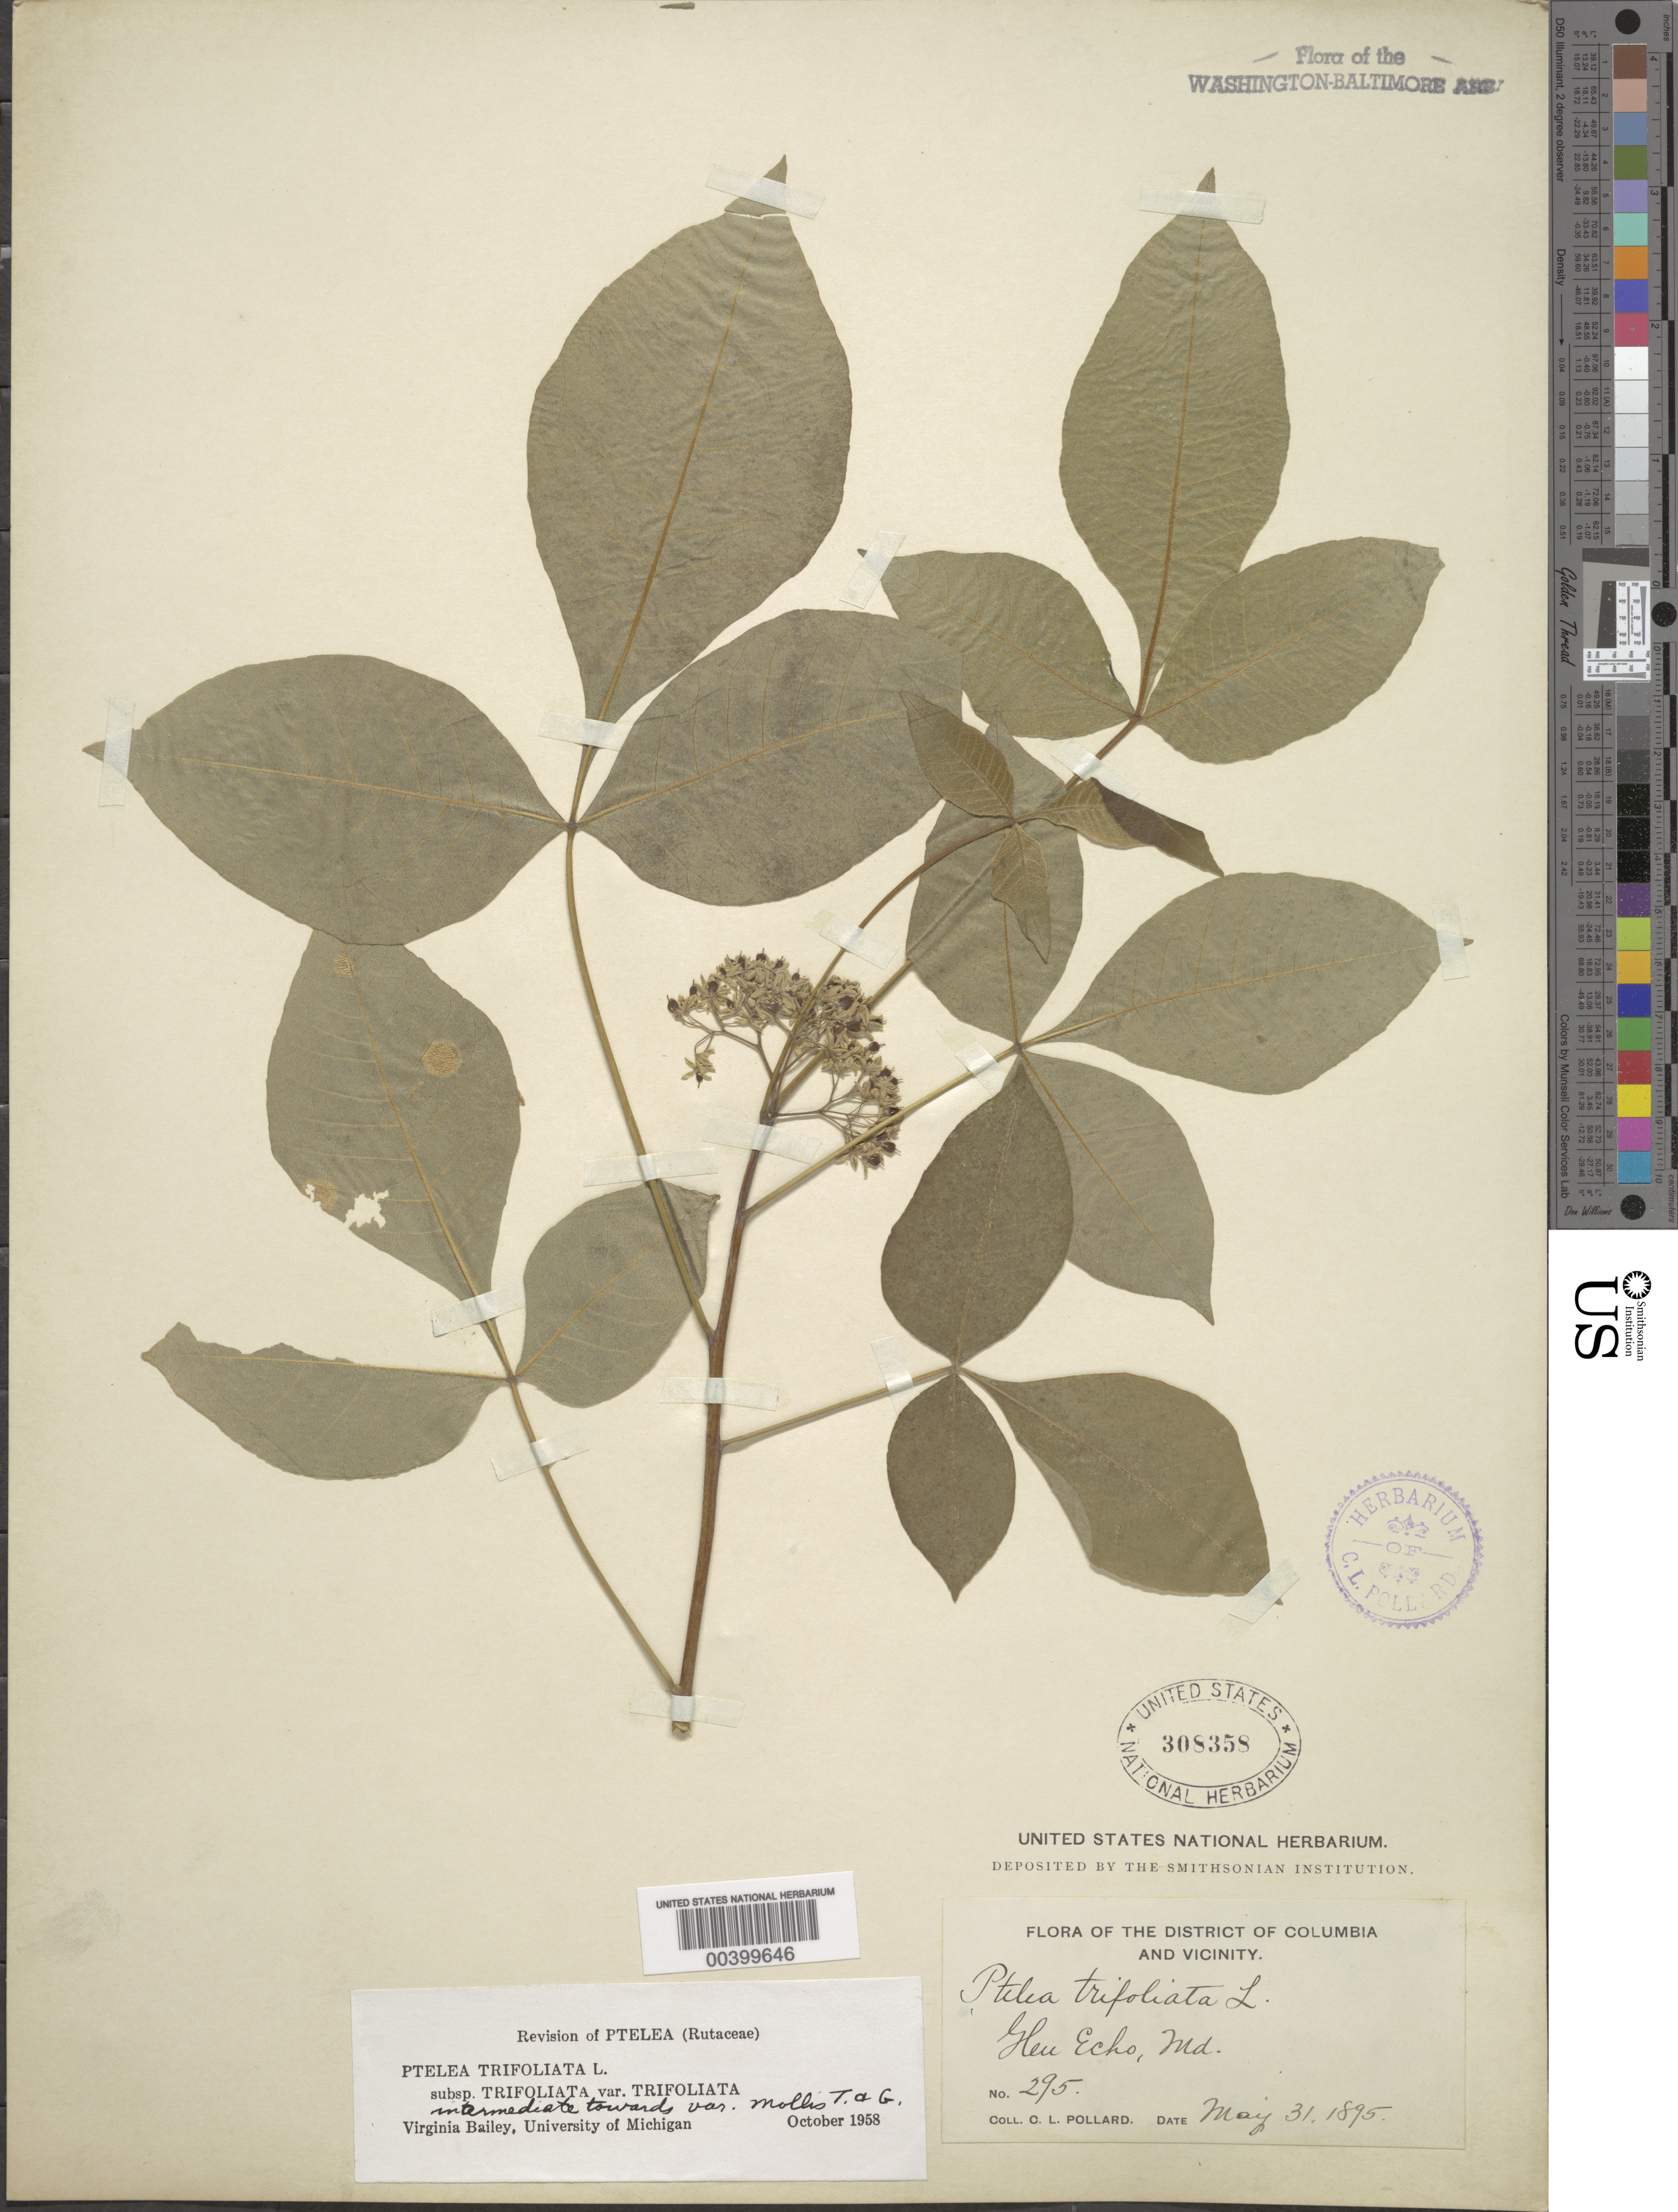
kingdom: Plantae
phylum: Tracheophyta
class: Magnoliopsida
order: Sapindales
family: Rutaceae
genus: Ptelea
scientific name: Ptelea trifoliata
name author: L.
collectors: C. L. Pollard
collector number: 295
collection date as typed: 31 May 1895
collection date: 1895-05-31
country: United States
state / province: Maryland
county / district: Montgomery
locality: Glen Echo C. & O. Canal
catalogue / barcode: US 308358